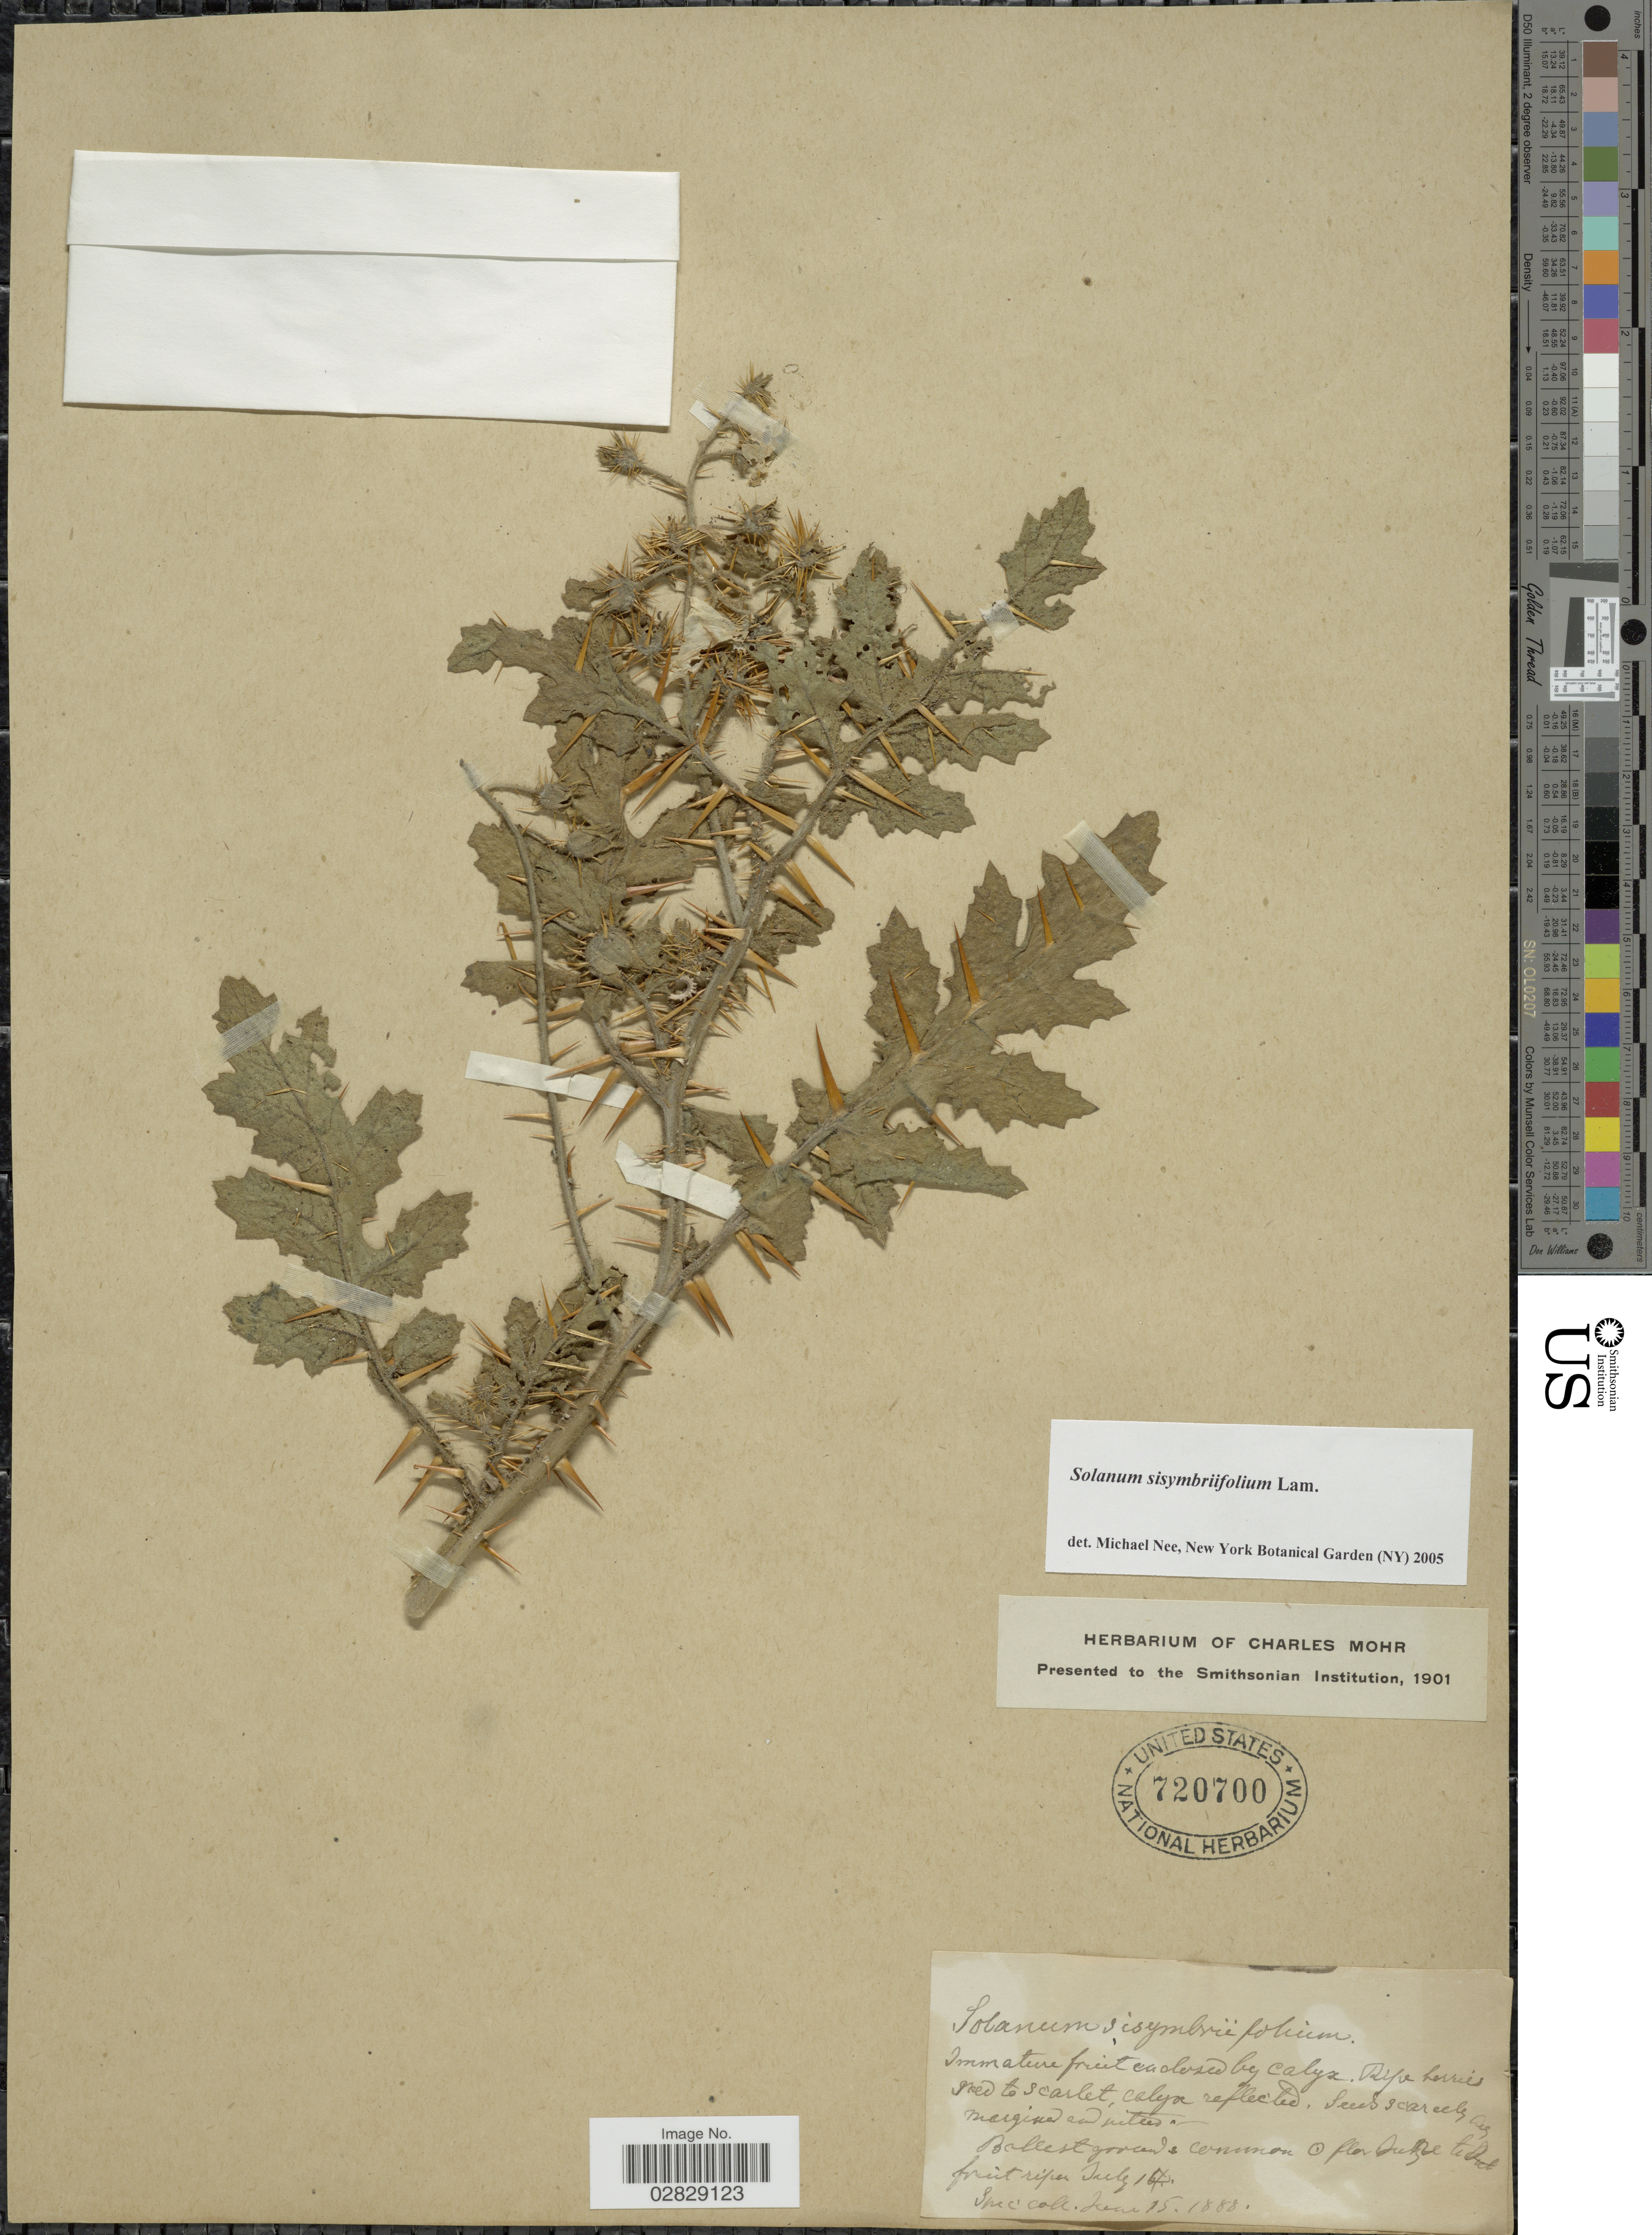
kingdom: Plantae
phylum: Tracheophyta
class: Magnoliopsida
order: Solanales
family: Solanaceae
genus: Solanum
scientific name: Solanum sisymbrifolium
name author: Lam.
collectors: ex herb. Charles Mohr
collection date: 1888-06-15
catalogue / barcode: US 720700